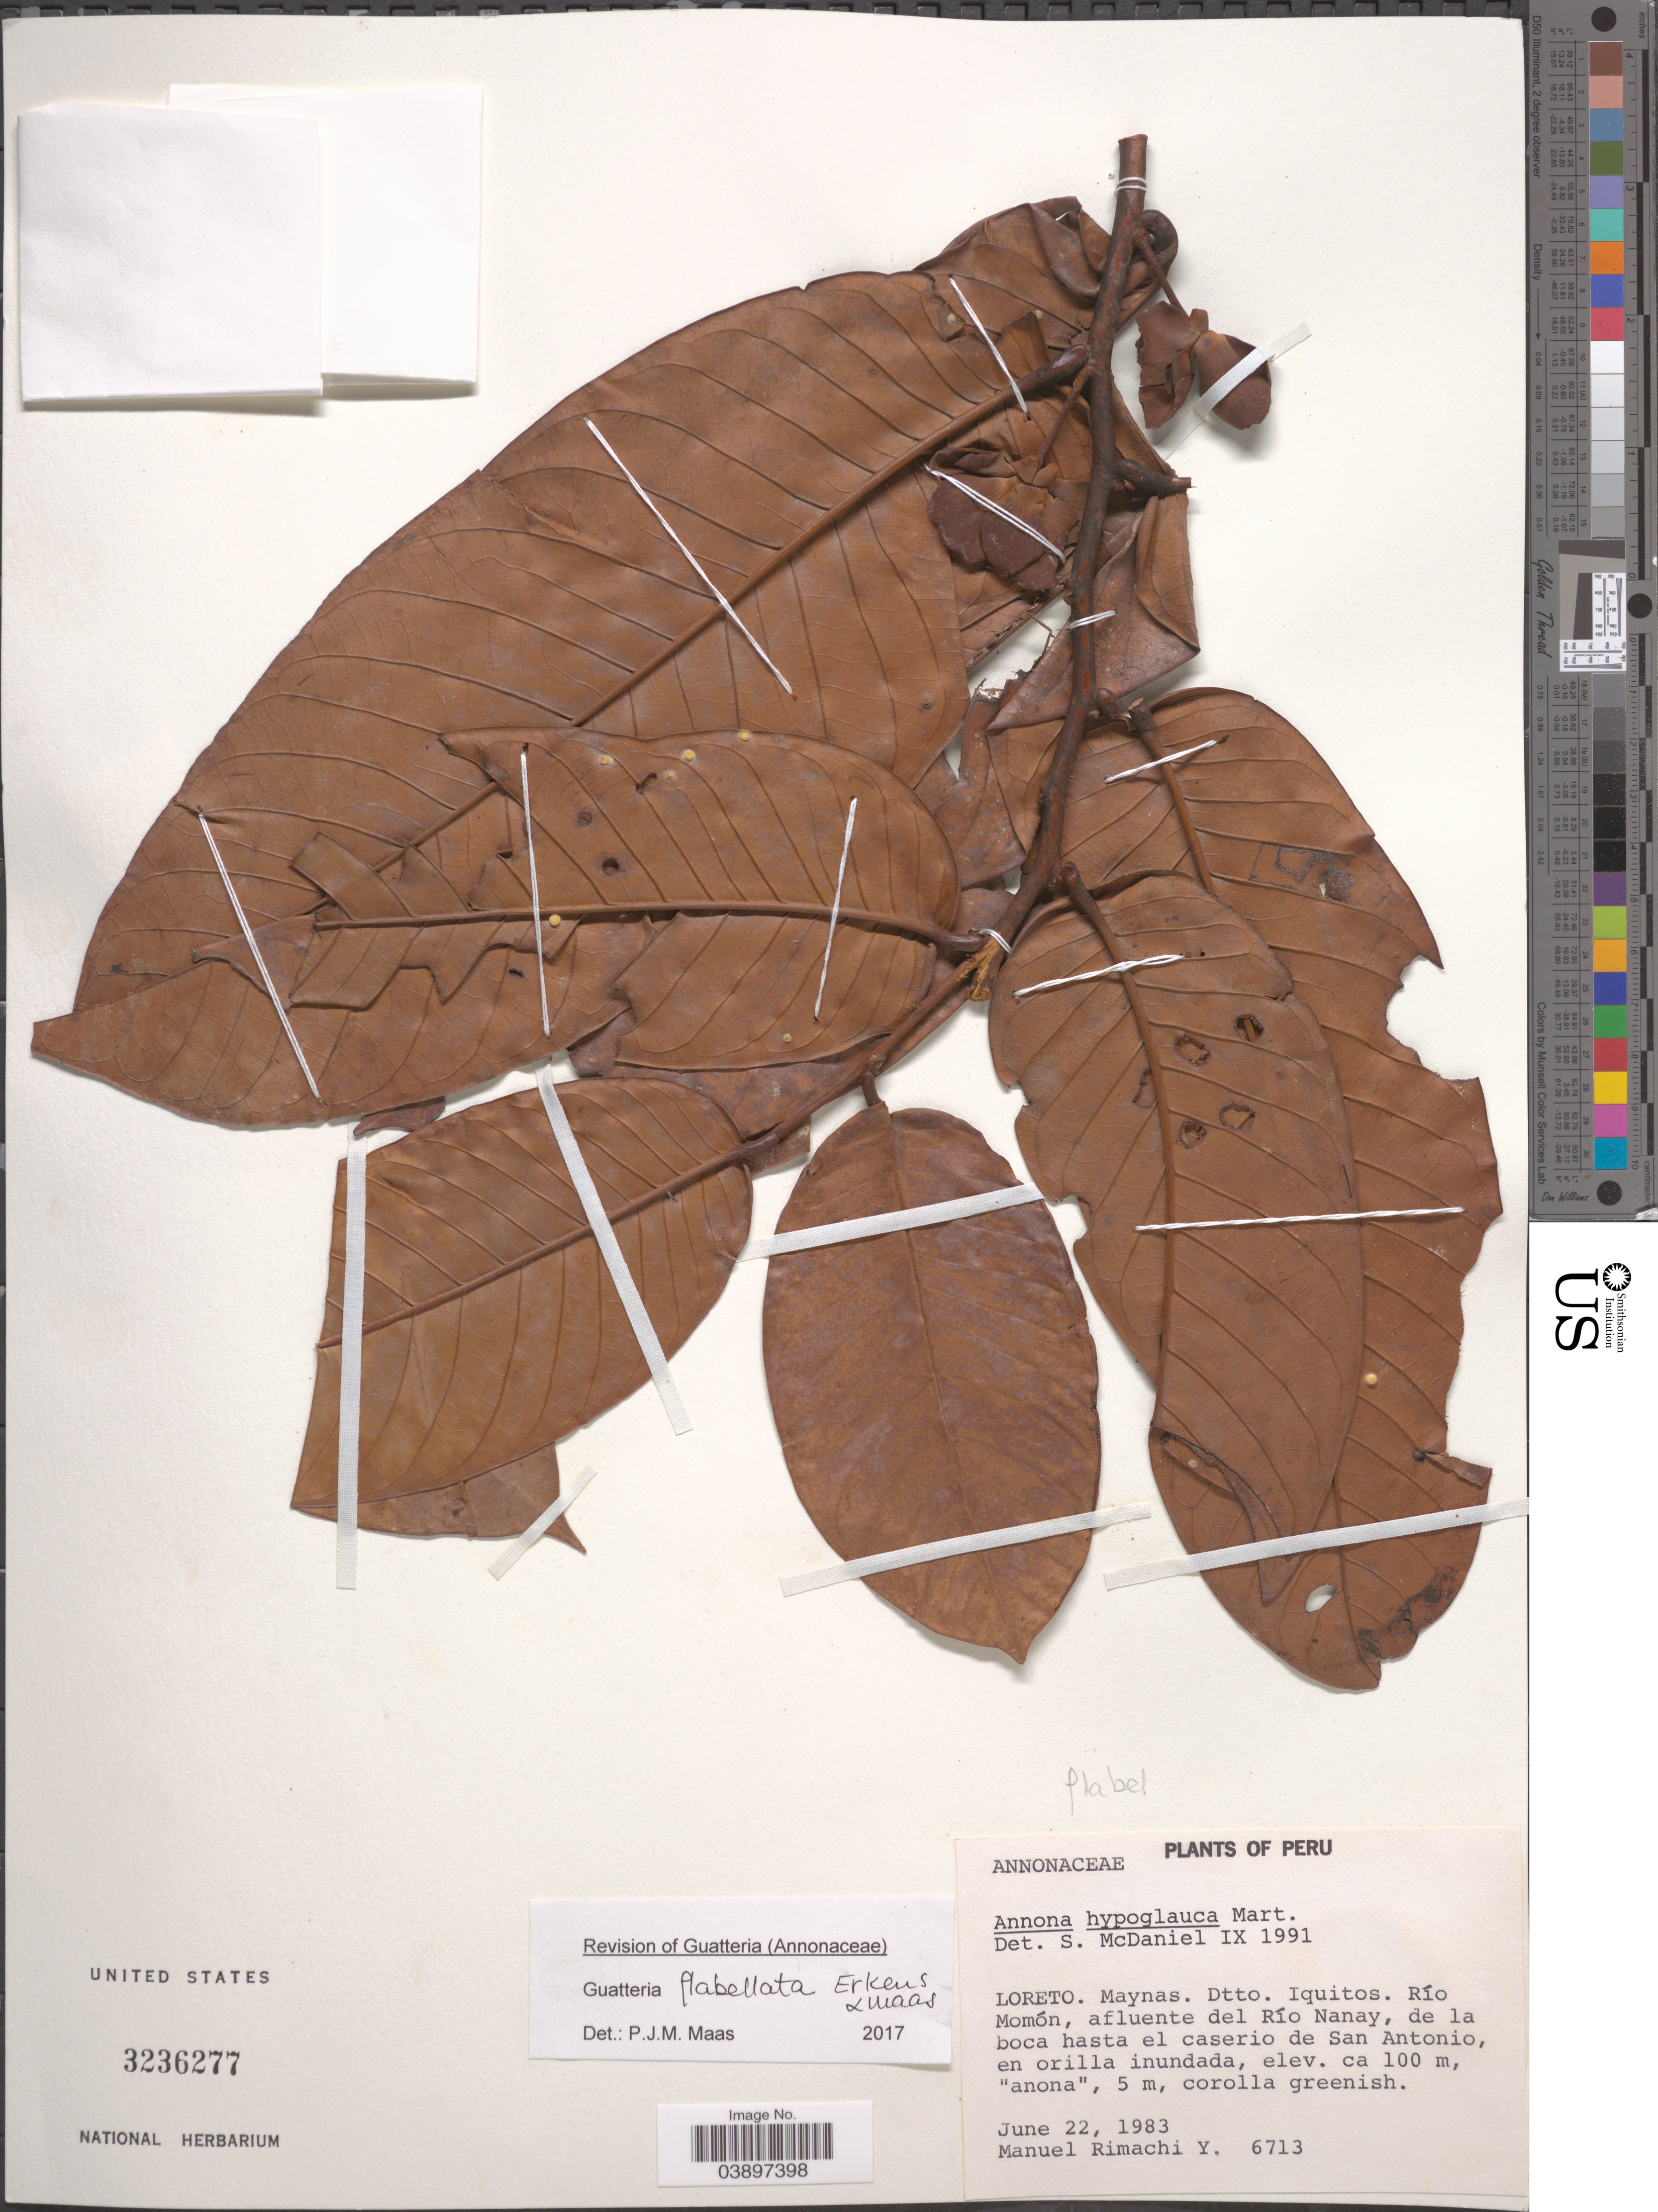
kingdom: Plantae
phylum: Tracheophyta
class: Magnoliopsida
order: Magnoliales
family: Annonaceae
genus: Guatteria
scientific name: Guatteria flabellata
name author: Erkens ex Maas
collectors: M. Rimachi Y.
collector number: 6713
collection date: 1983-06-22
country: Peru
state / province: Loreto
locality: Maynas. Dtto. Iquitos. Río Momón, afluente del Río Nanay, de la boca hasta el caserio de San Antonio, en orilla inundada.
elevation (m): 100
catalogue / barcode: US 3236277